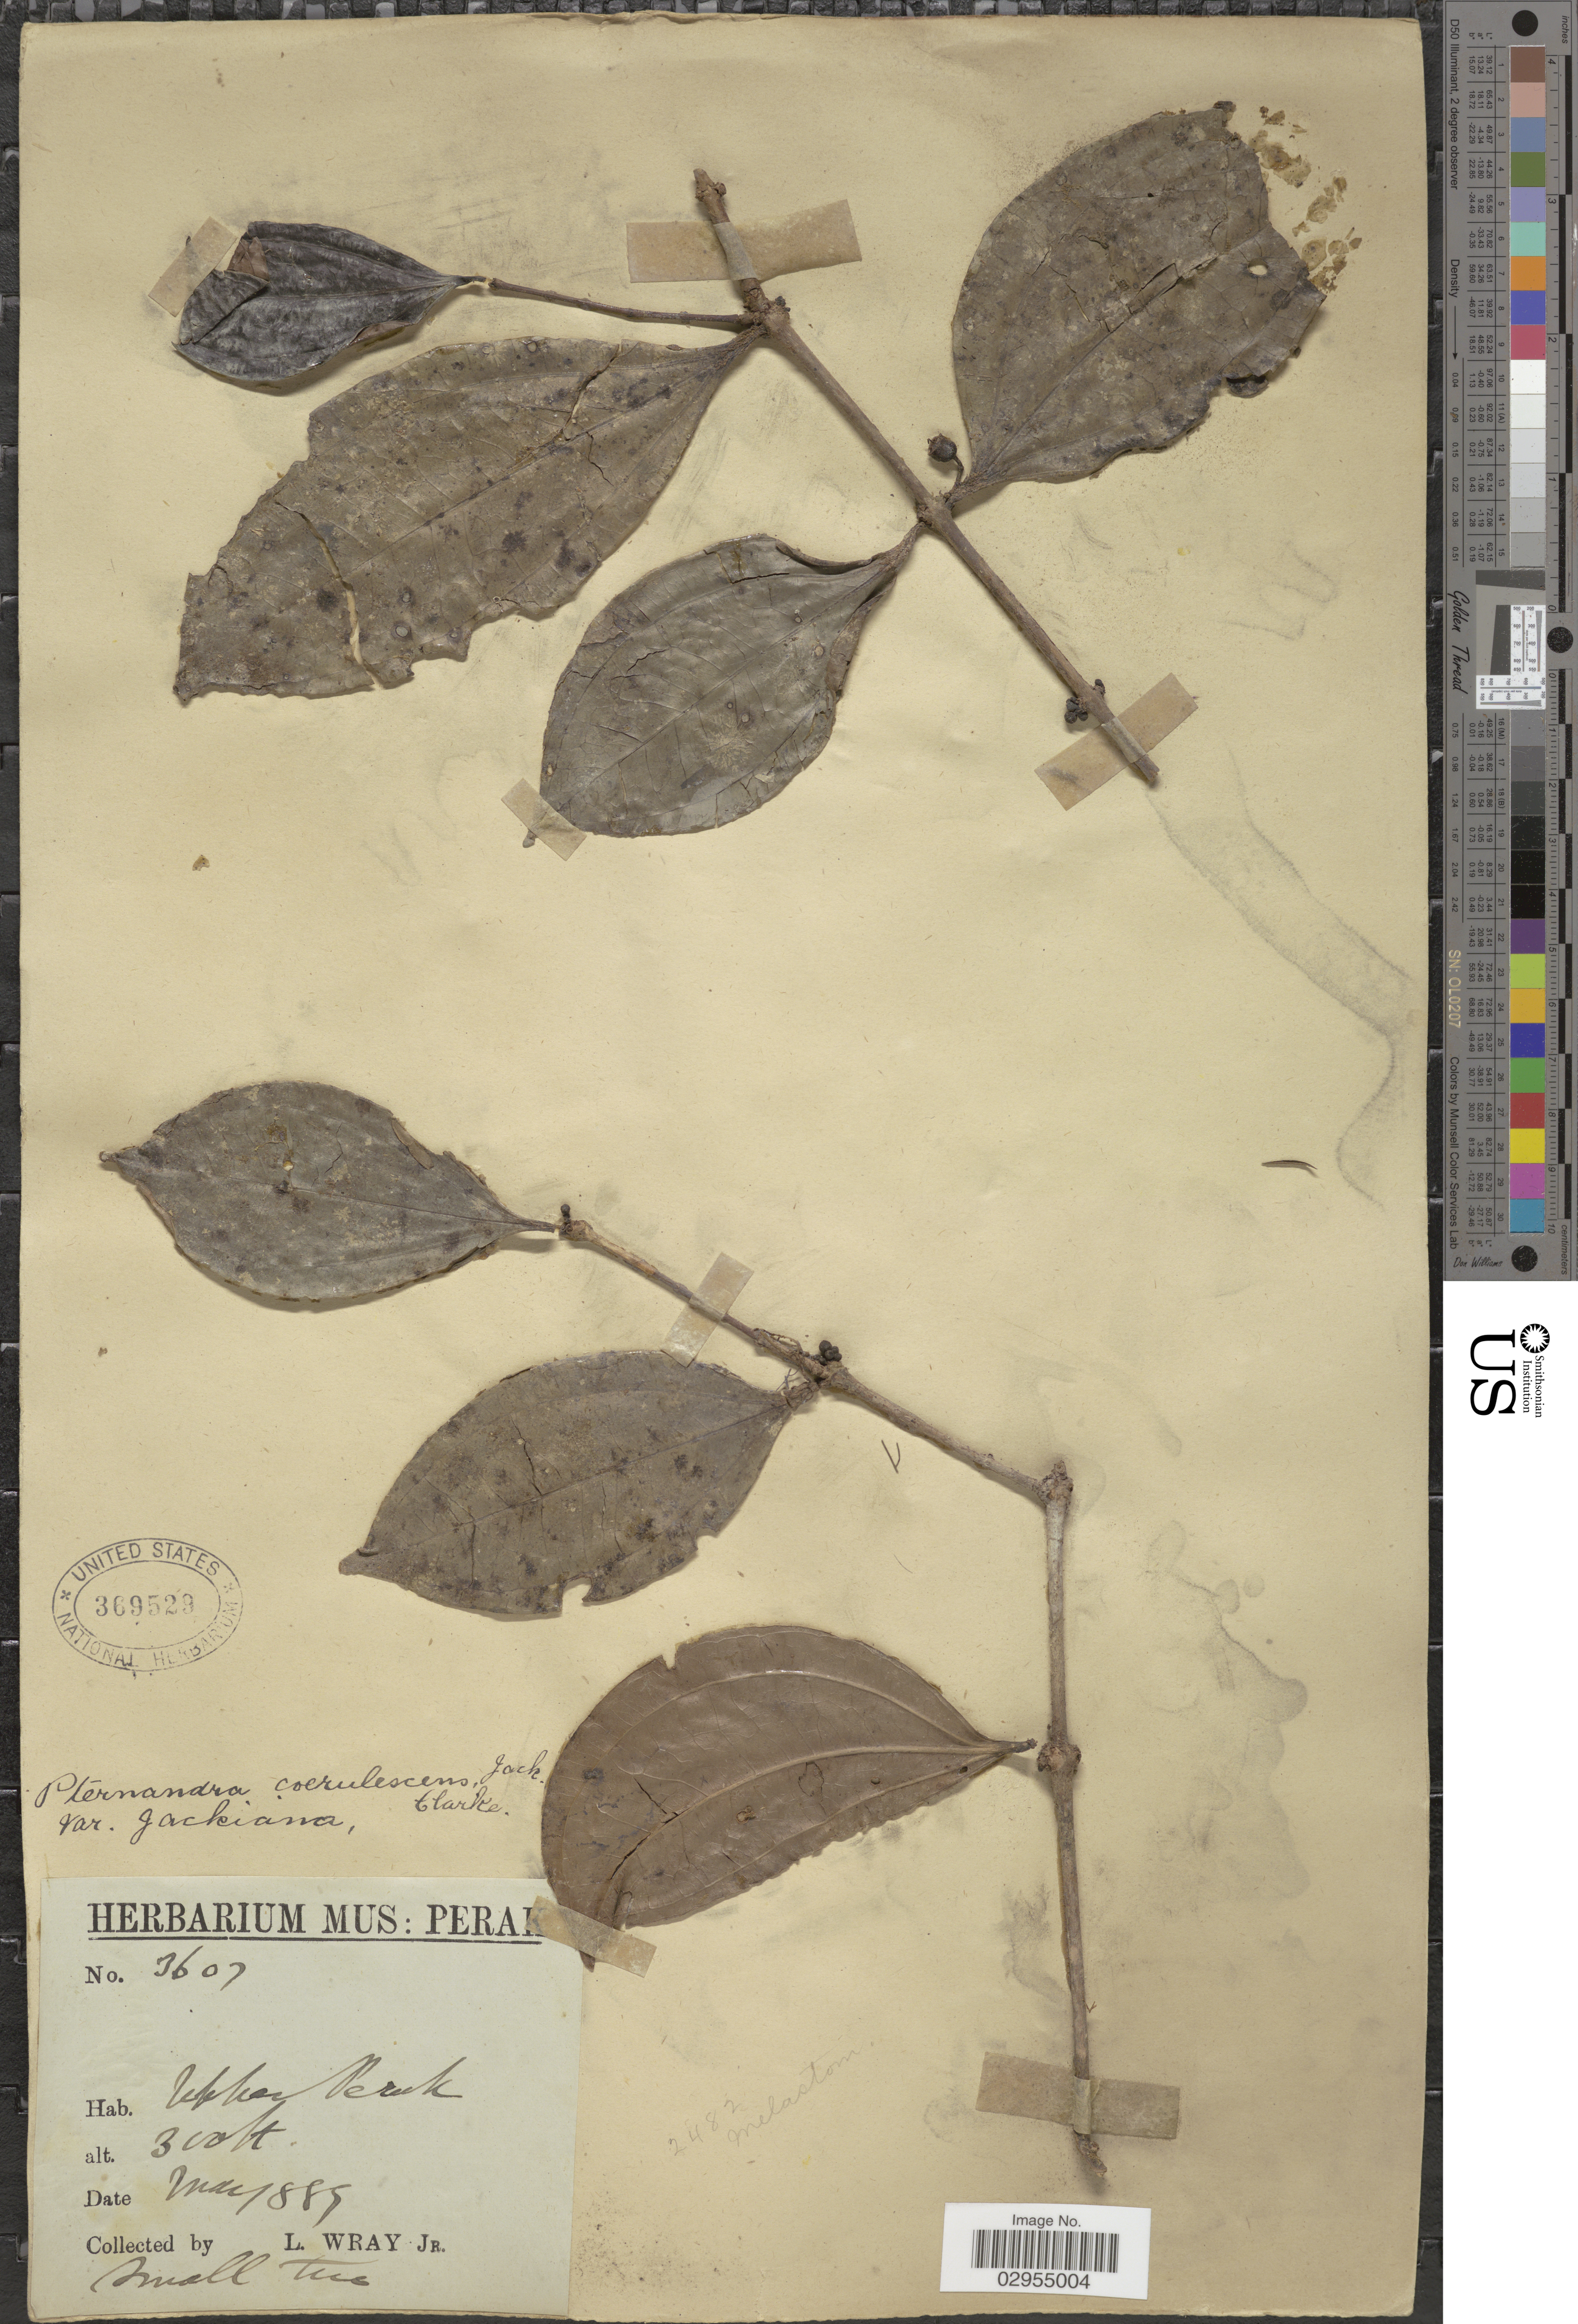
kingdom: Plantae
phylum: Tracheophyta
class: Magnoliopsida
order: Myrtales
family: Melastomataceae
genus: Pternandra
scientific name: Pternandra coerulescens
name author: Jack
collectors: L. Wray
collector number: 3607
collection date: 1889-05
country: Malaysia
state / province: Perak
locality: Upper Perak.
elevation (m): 91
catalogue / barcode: US 369529